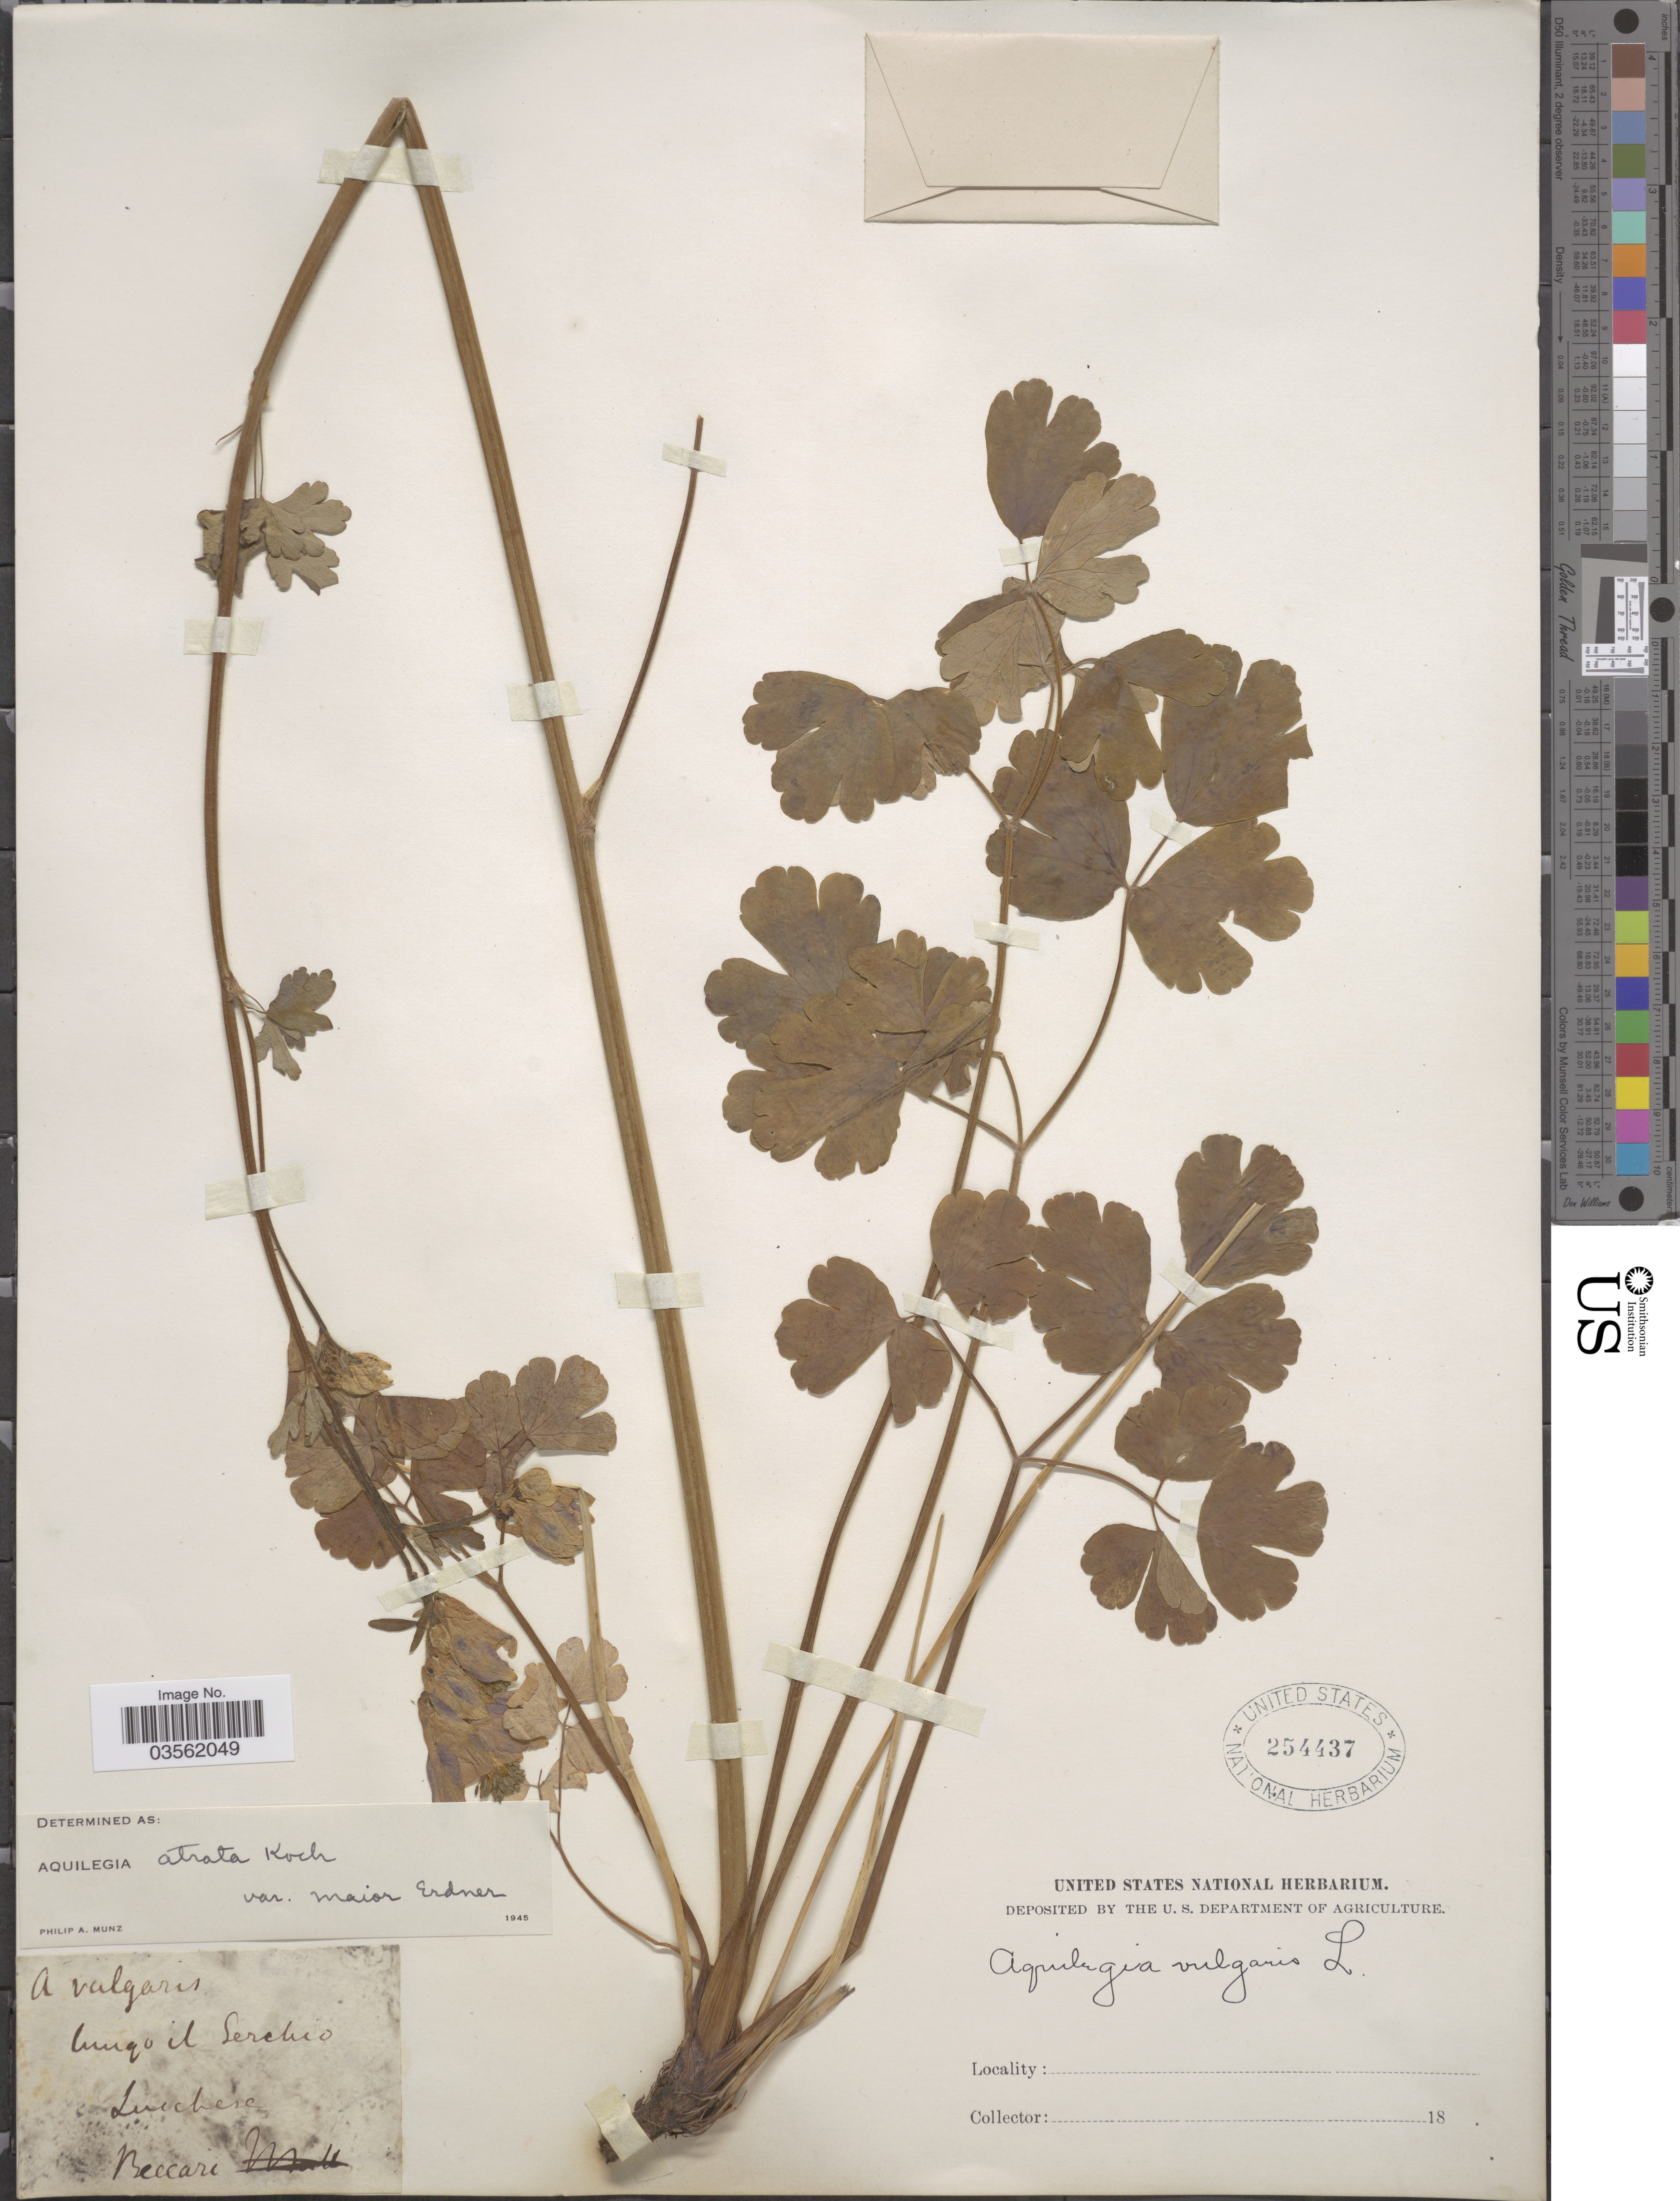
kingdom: Plantae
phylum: Tracheophyta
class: Magnoliopsida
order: Ranunculales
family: Ranunculaceae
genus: Aquilegia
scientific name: Aquilegia atrata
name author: Koch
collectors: Beccari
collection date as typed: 18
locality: A valgaris hugo il Serchio Luichera. [interpreted]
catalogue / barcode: US 254437